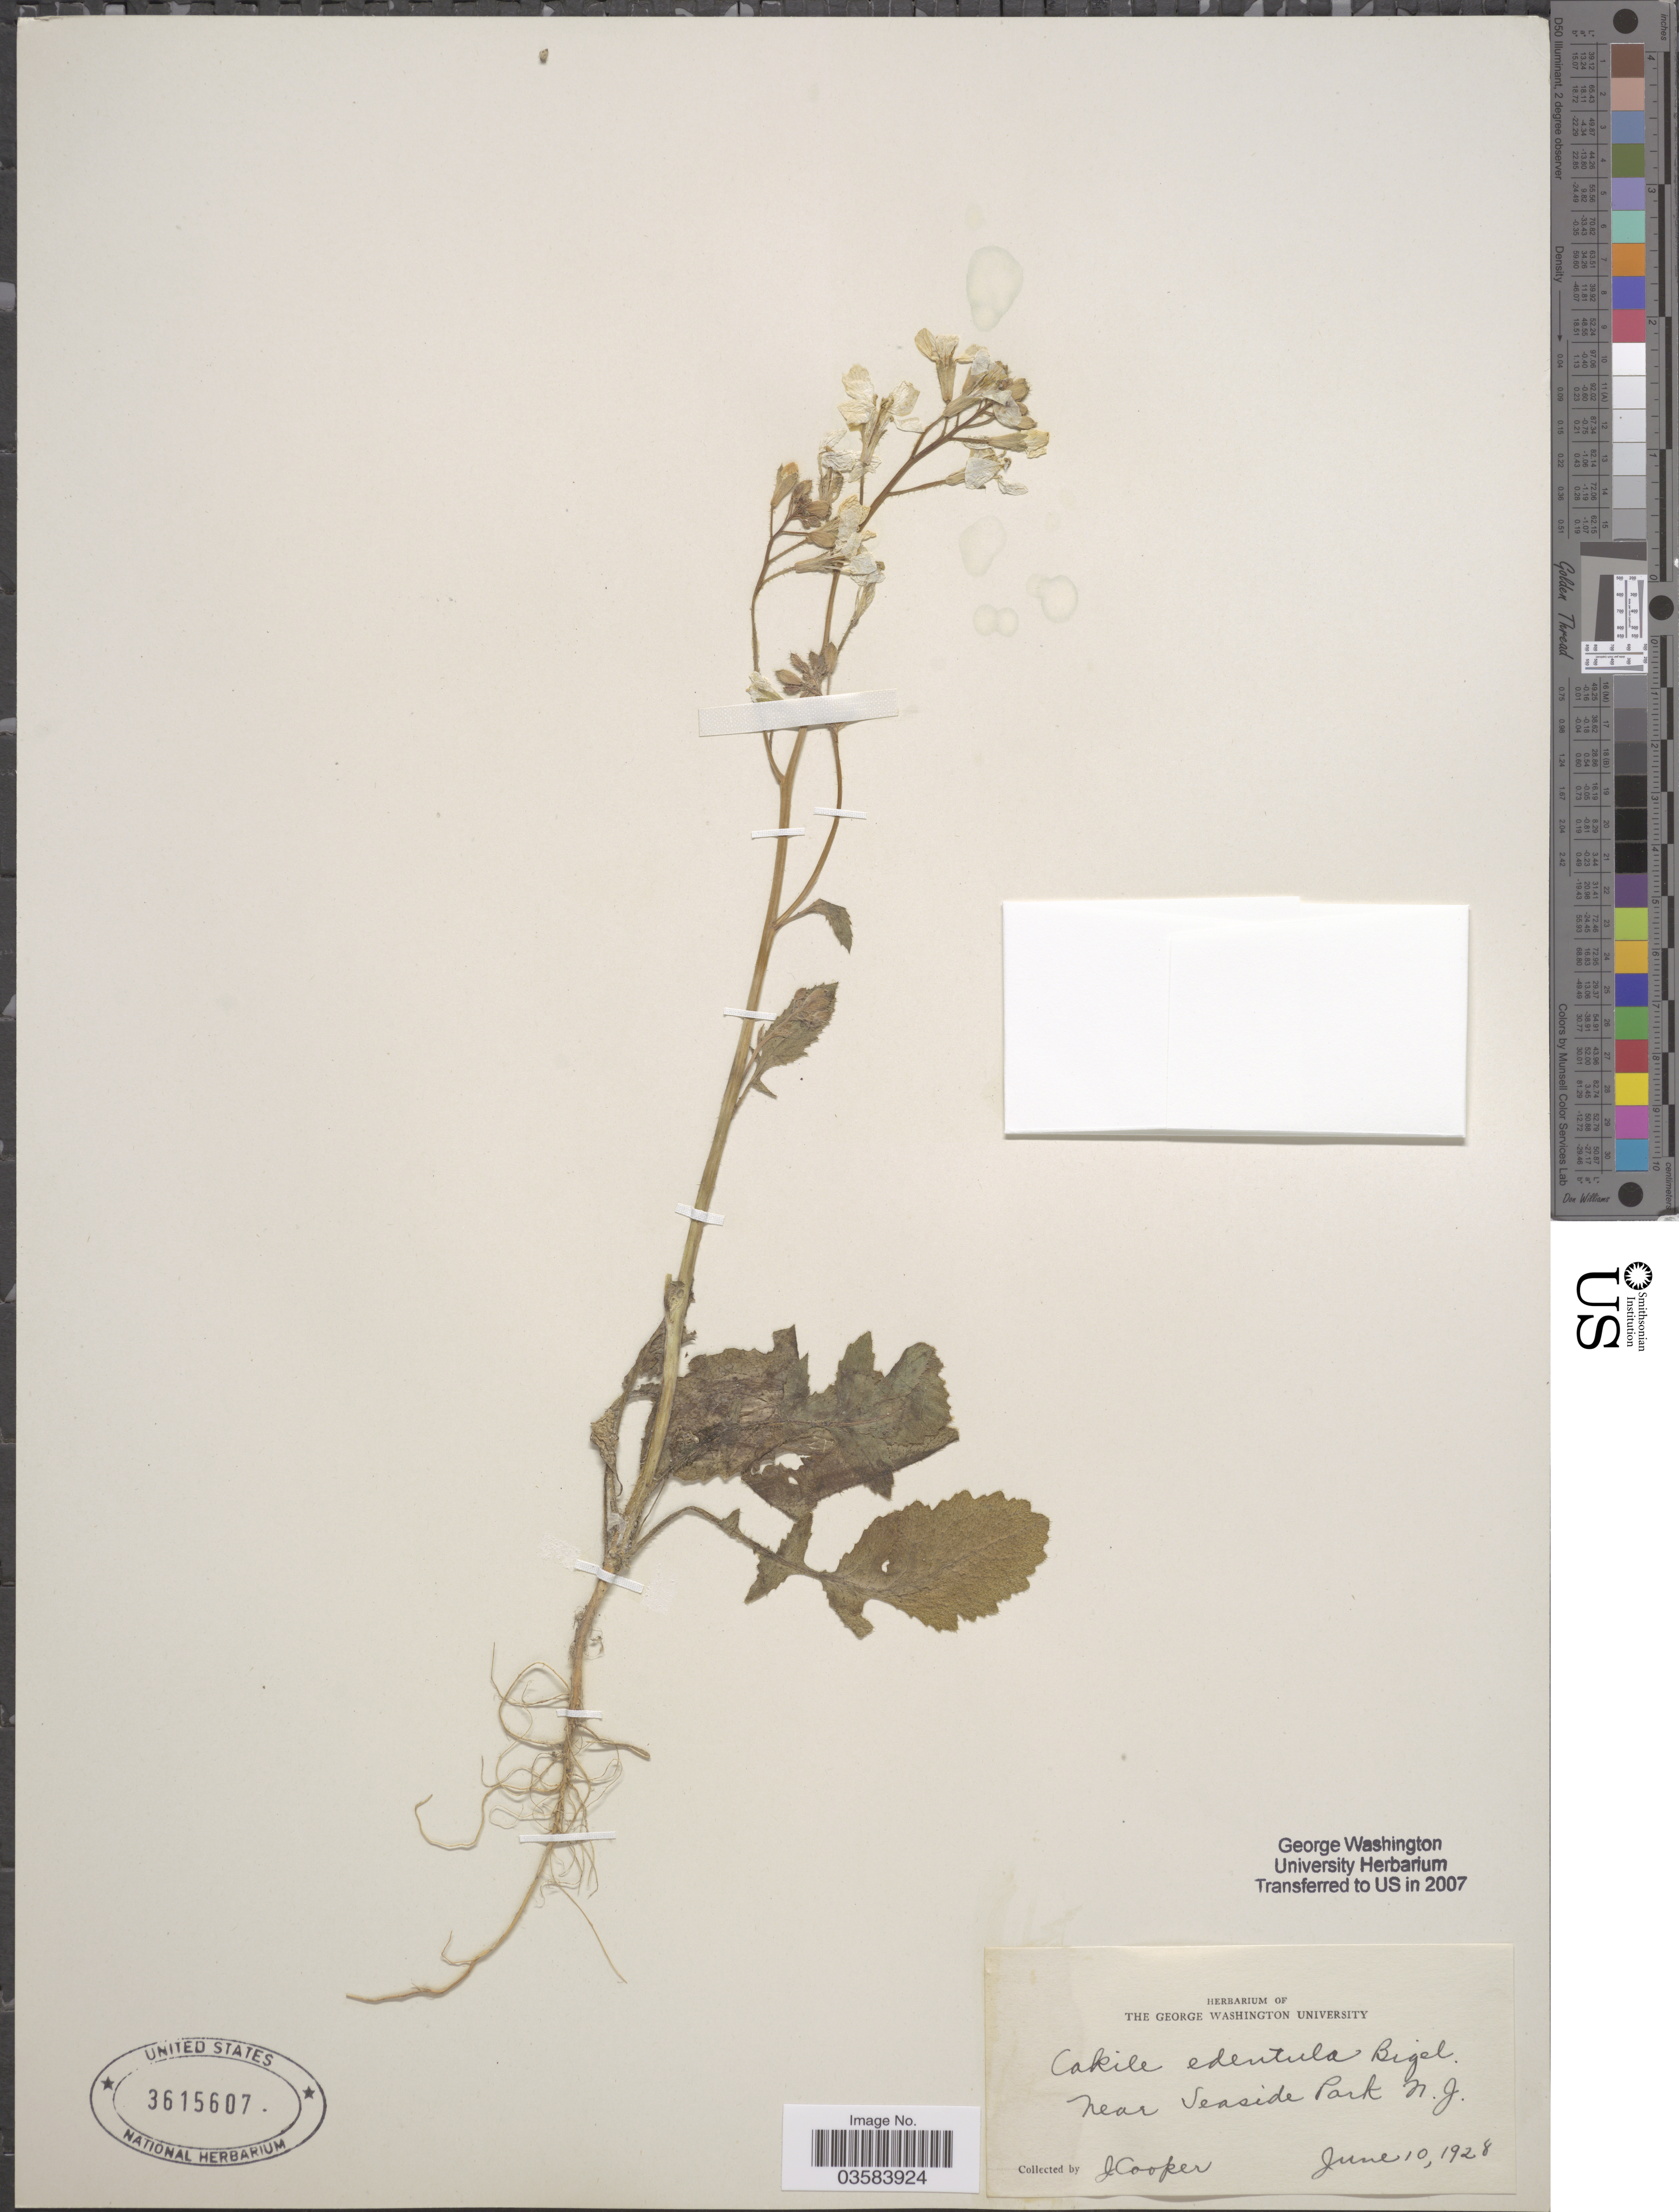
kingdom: Plantae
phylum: Tracheophyta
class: Magnoliopsida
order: Brassicales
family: Brassicaceae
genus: Cakile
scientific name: Cakile sp.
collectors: J. Cooper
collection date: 1928-06-10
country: United States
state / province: New Jersey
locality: Near Seaside Park.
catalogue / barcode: US 3615607